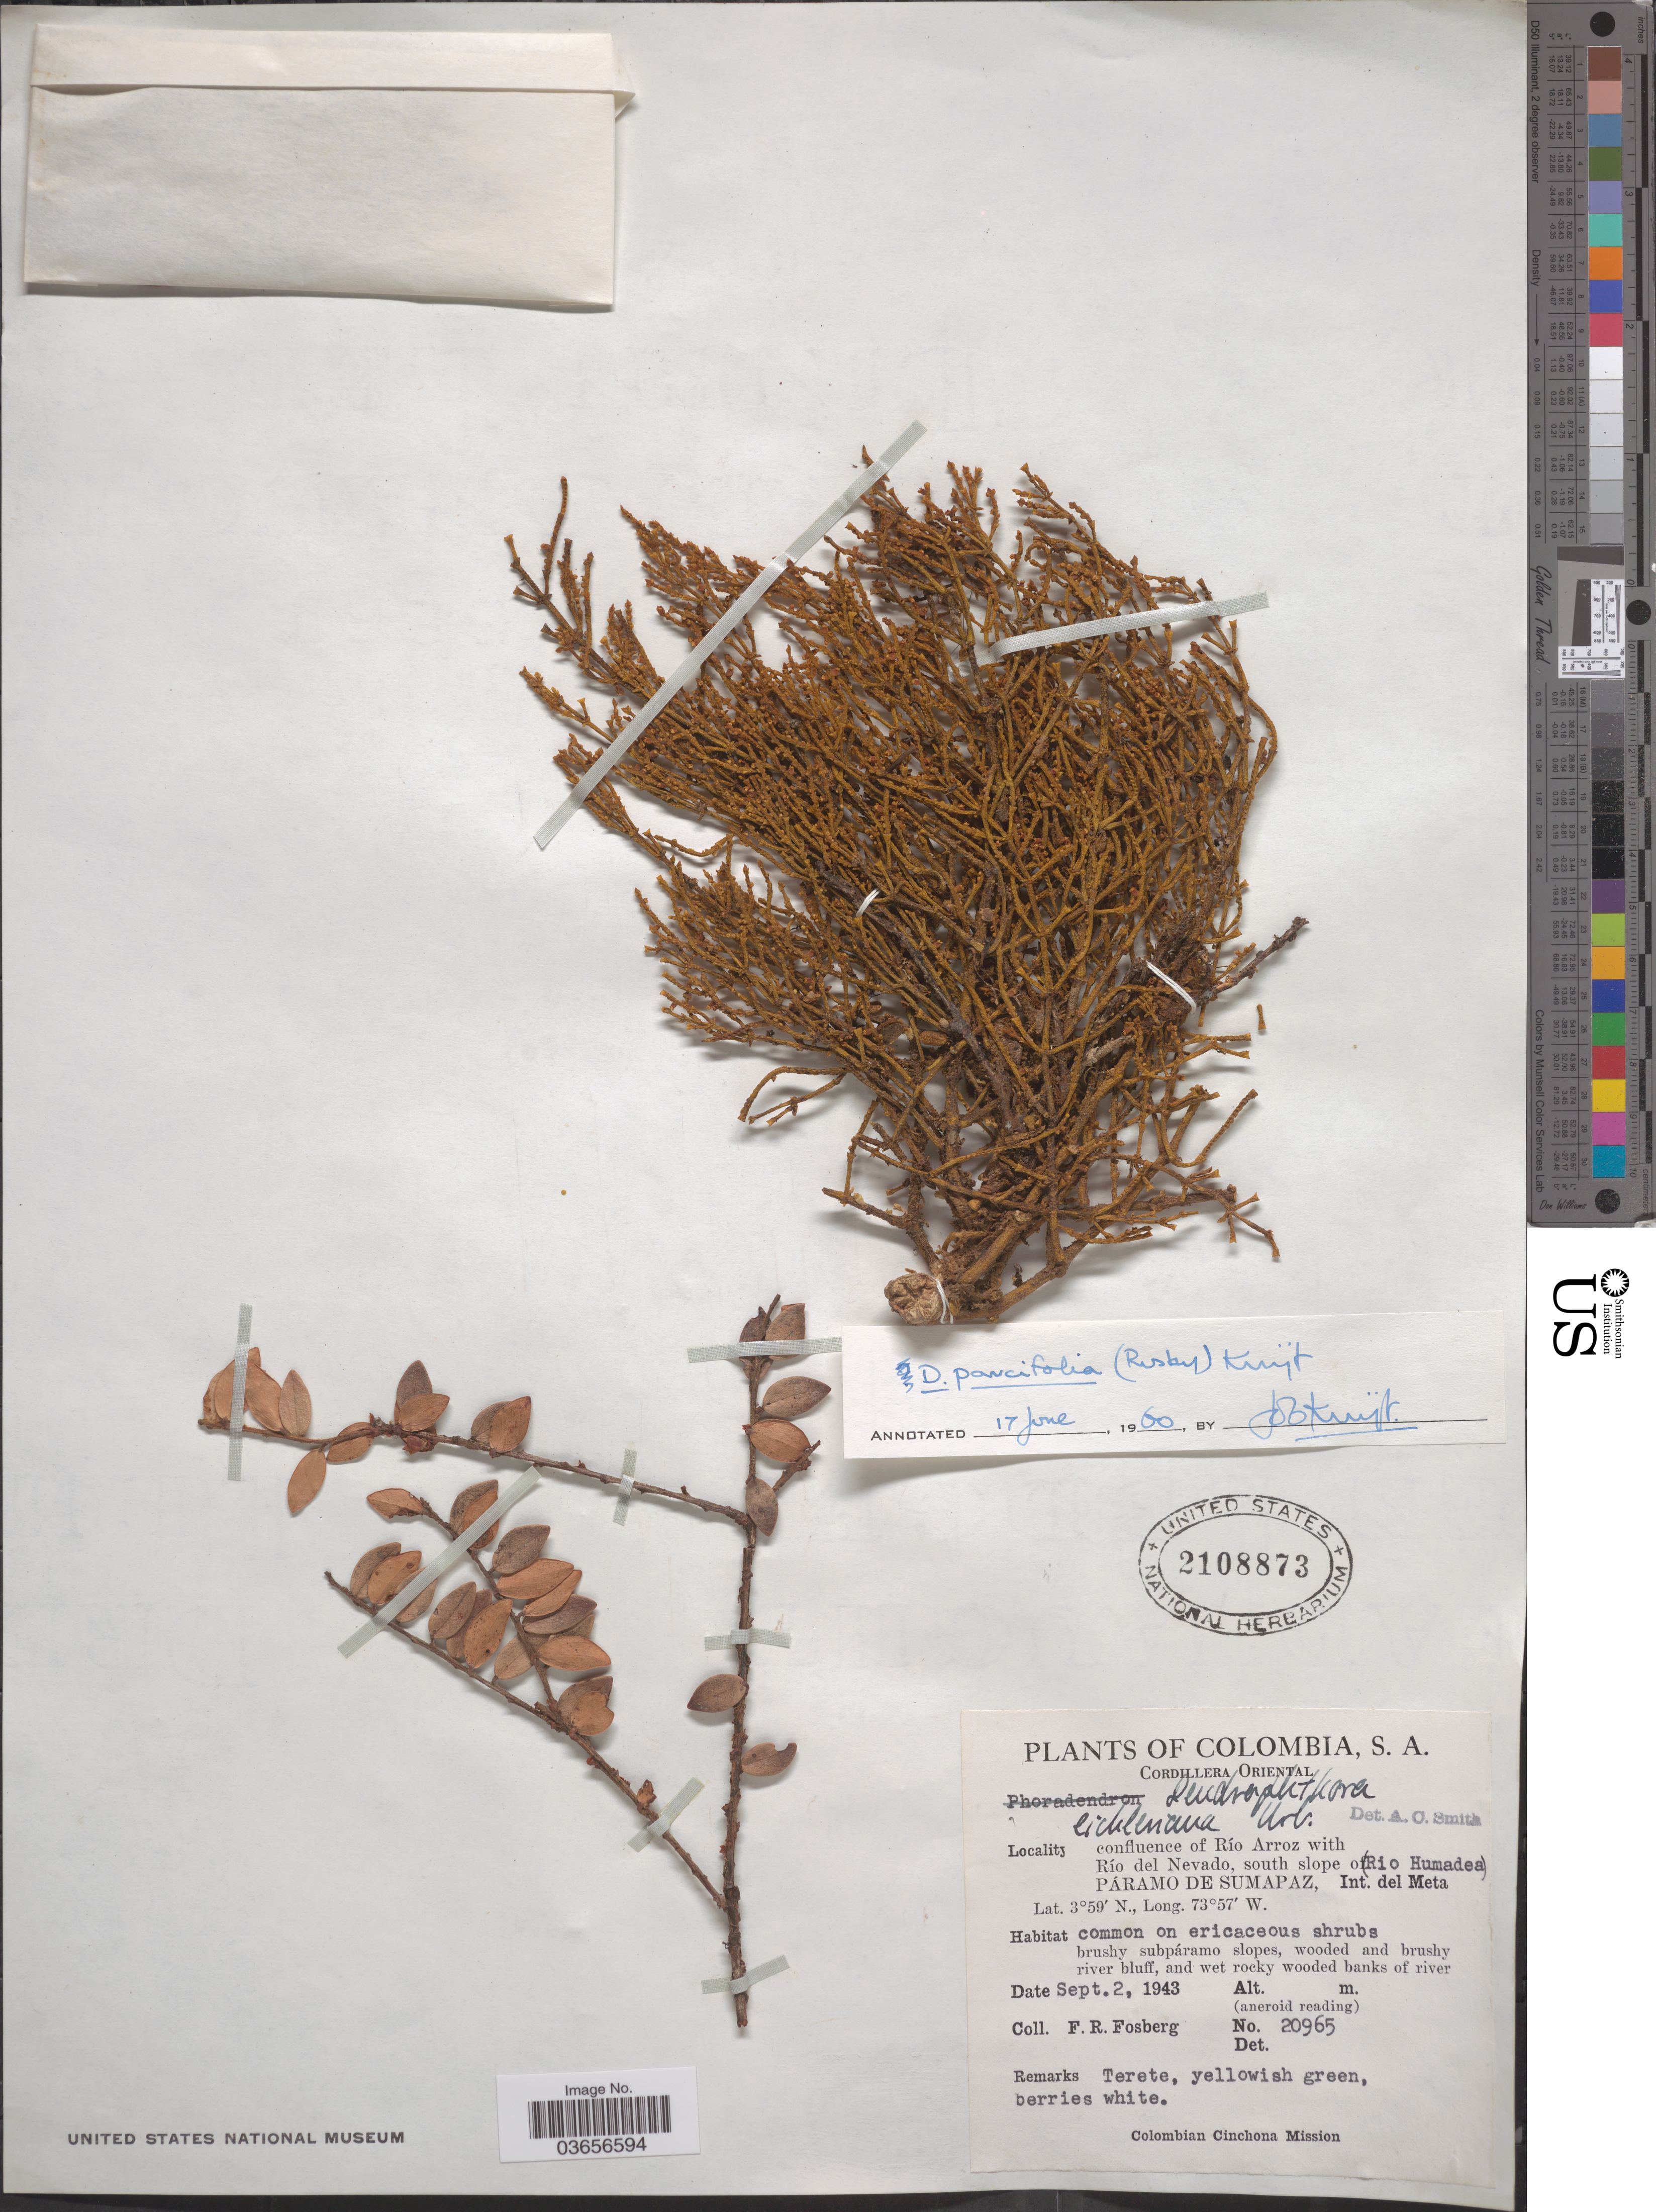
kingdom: Plantae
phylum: Tracheophyta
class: Magnoliopsida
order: Santalales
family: Viscaceae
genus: Dendrophthora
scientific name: Dendrophthora paucifolia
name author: (Rusby) Kuijt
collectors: F. R. Fosberg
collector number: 20965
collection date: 1943-09-02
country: Colombia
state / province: Meta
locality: Cordillera Oriental. Confluence of Río Arroz with Río del Nevado, south slope of (Rio Humadea) Páramo de Sumapaz, Int. del Meta.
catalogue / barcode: US 2108873